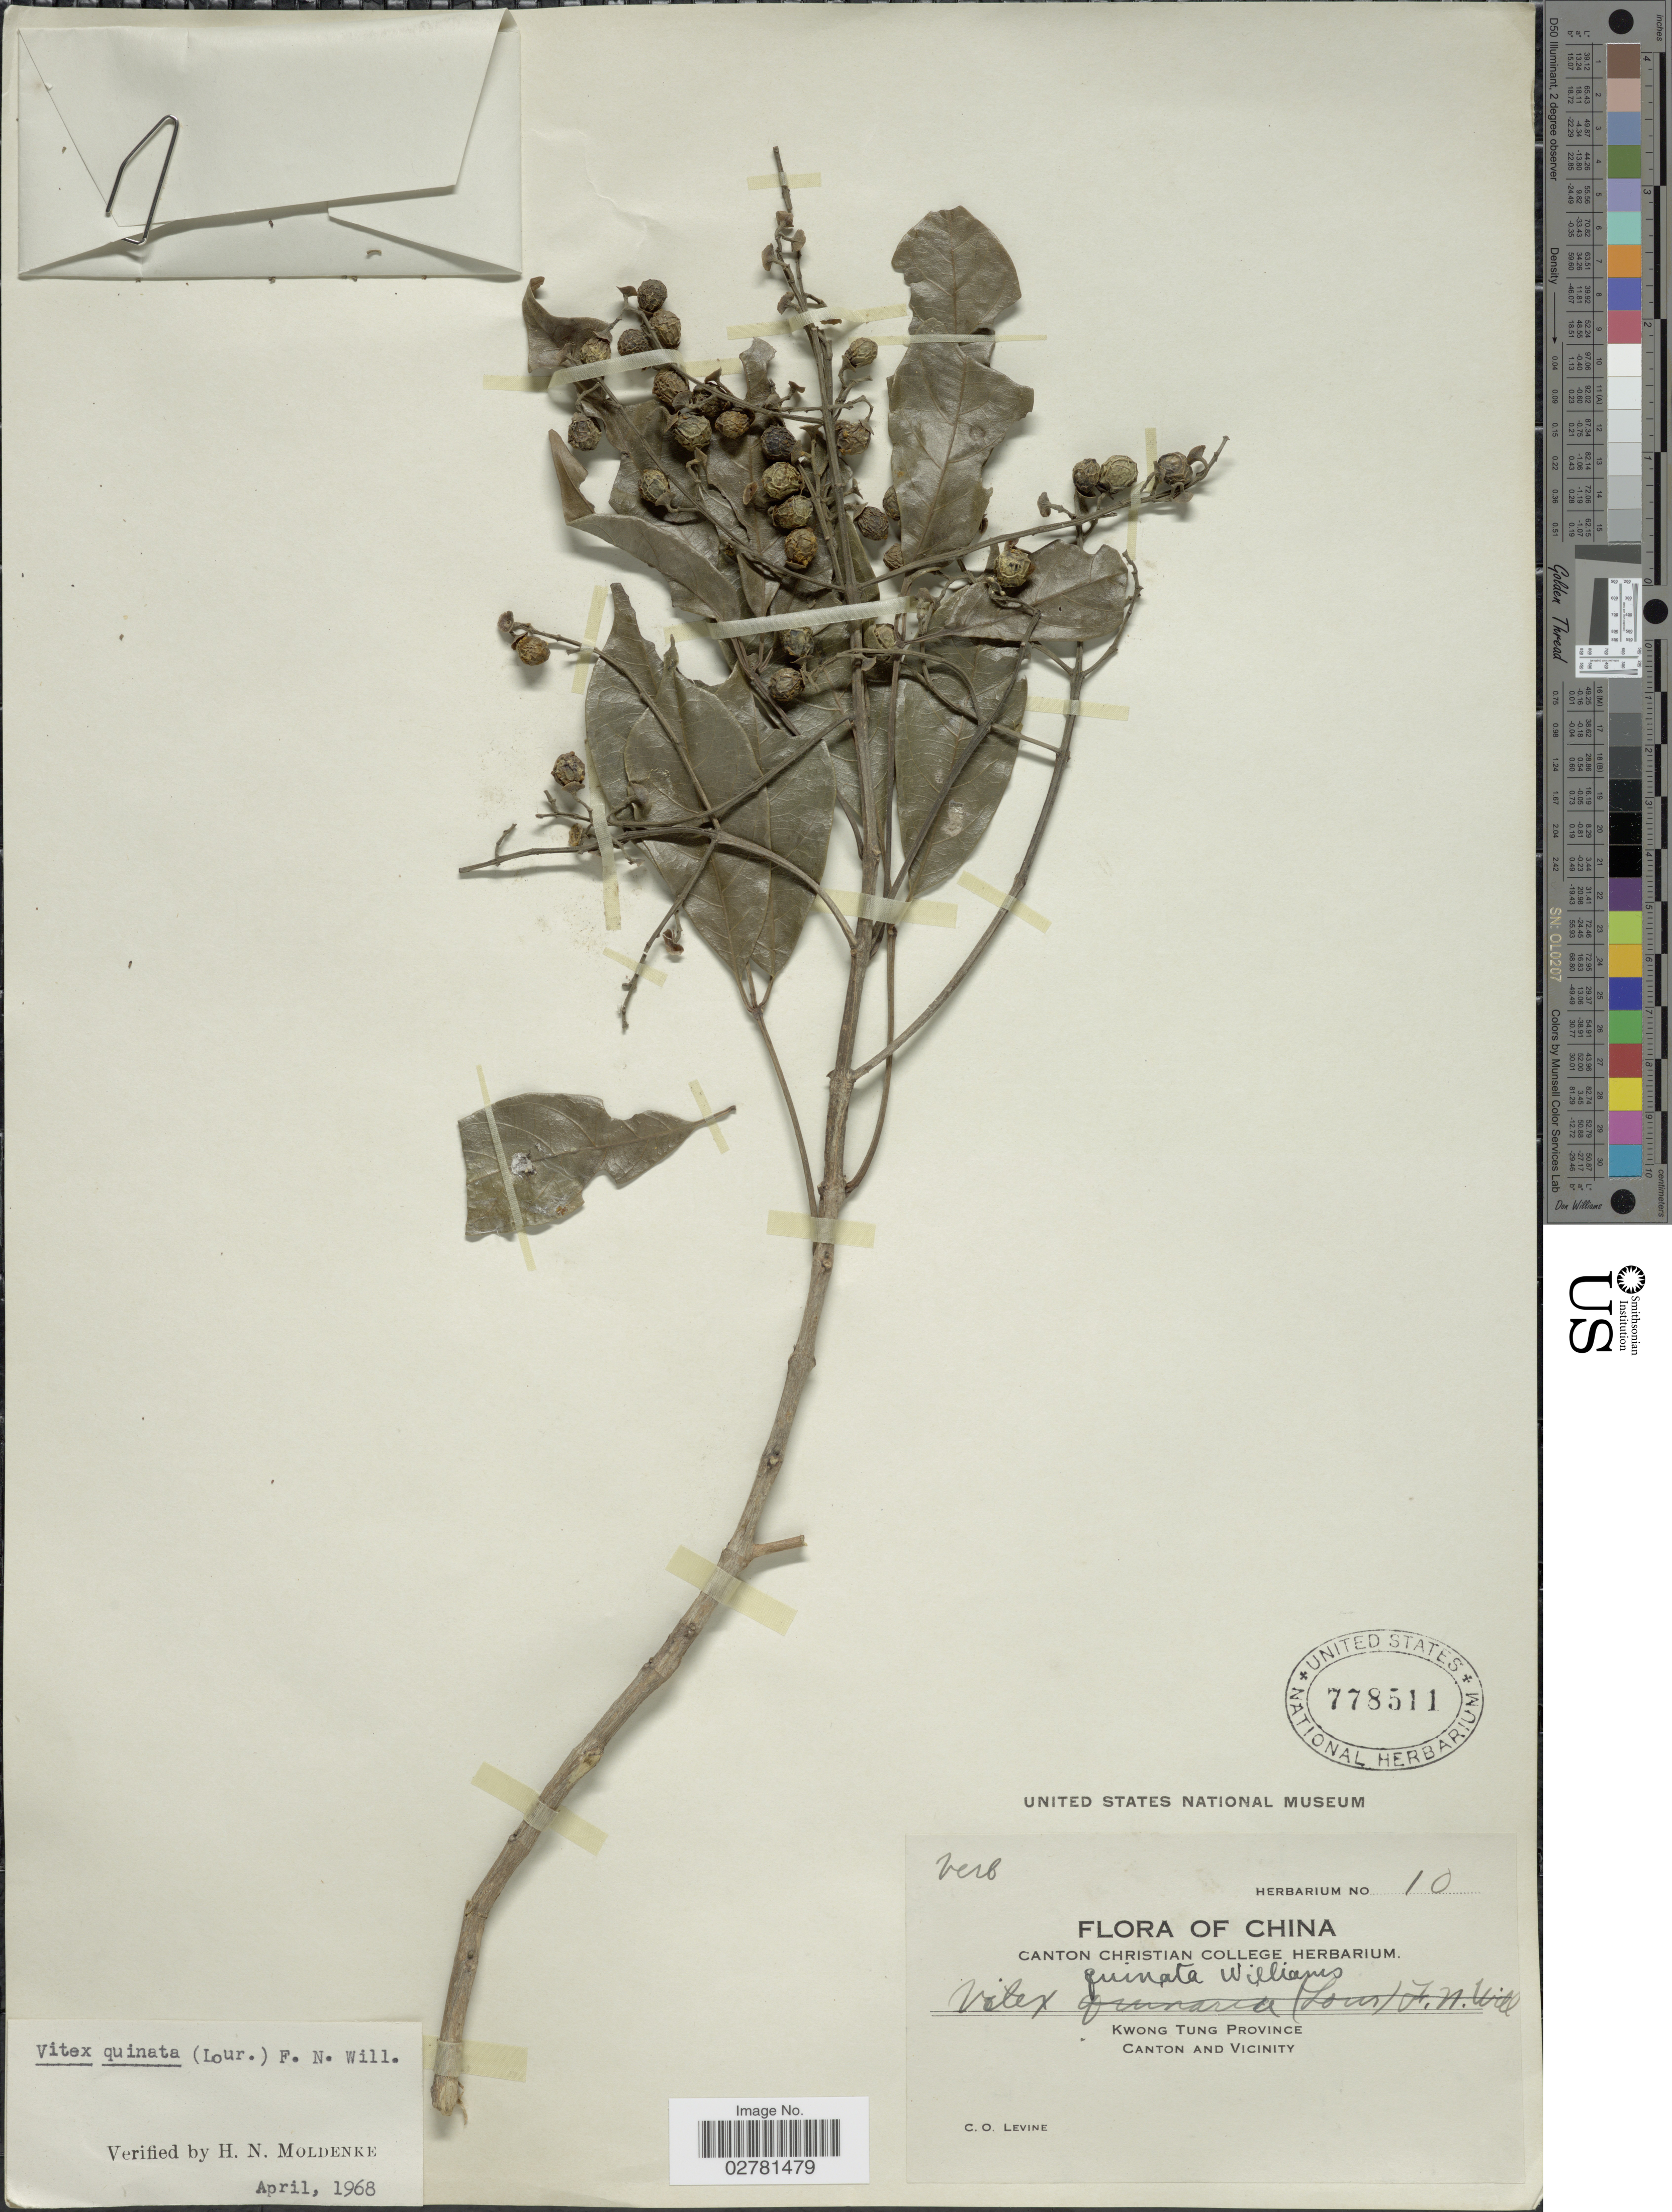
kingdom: Plantae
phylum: Tracheophyta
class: Magnoliopsida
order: Lamiales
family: Lamiaceae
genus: Vitex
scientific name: Vitex quinata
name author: (Lour.) F.N. Williams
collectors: C. O. Levine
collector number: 10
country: China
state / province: Guangdong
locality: Kwong Tung Province. Canton and Vicinity.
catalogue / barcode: US 778511